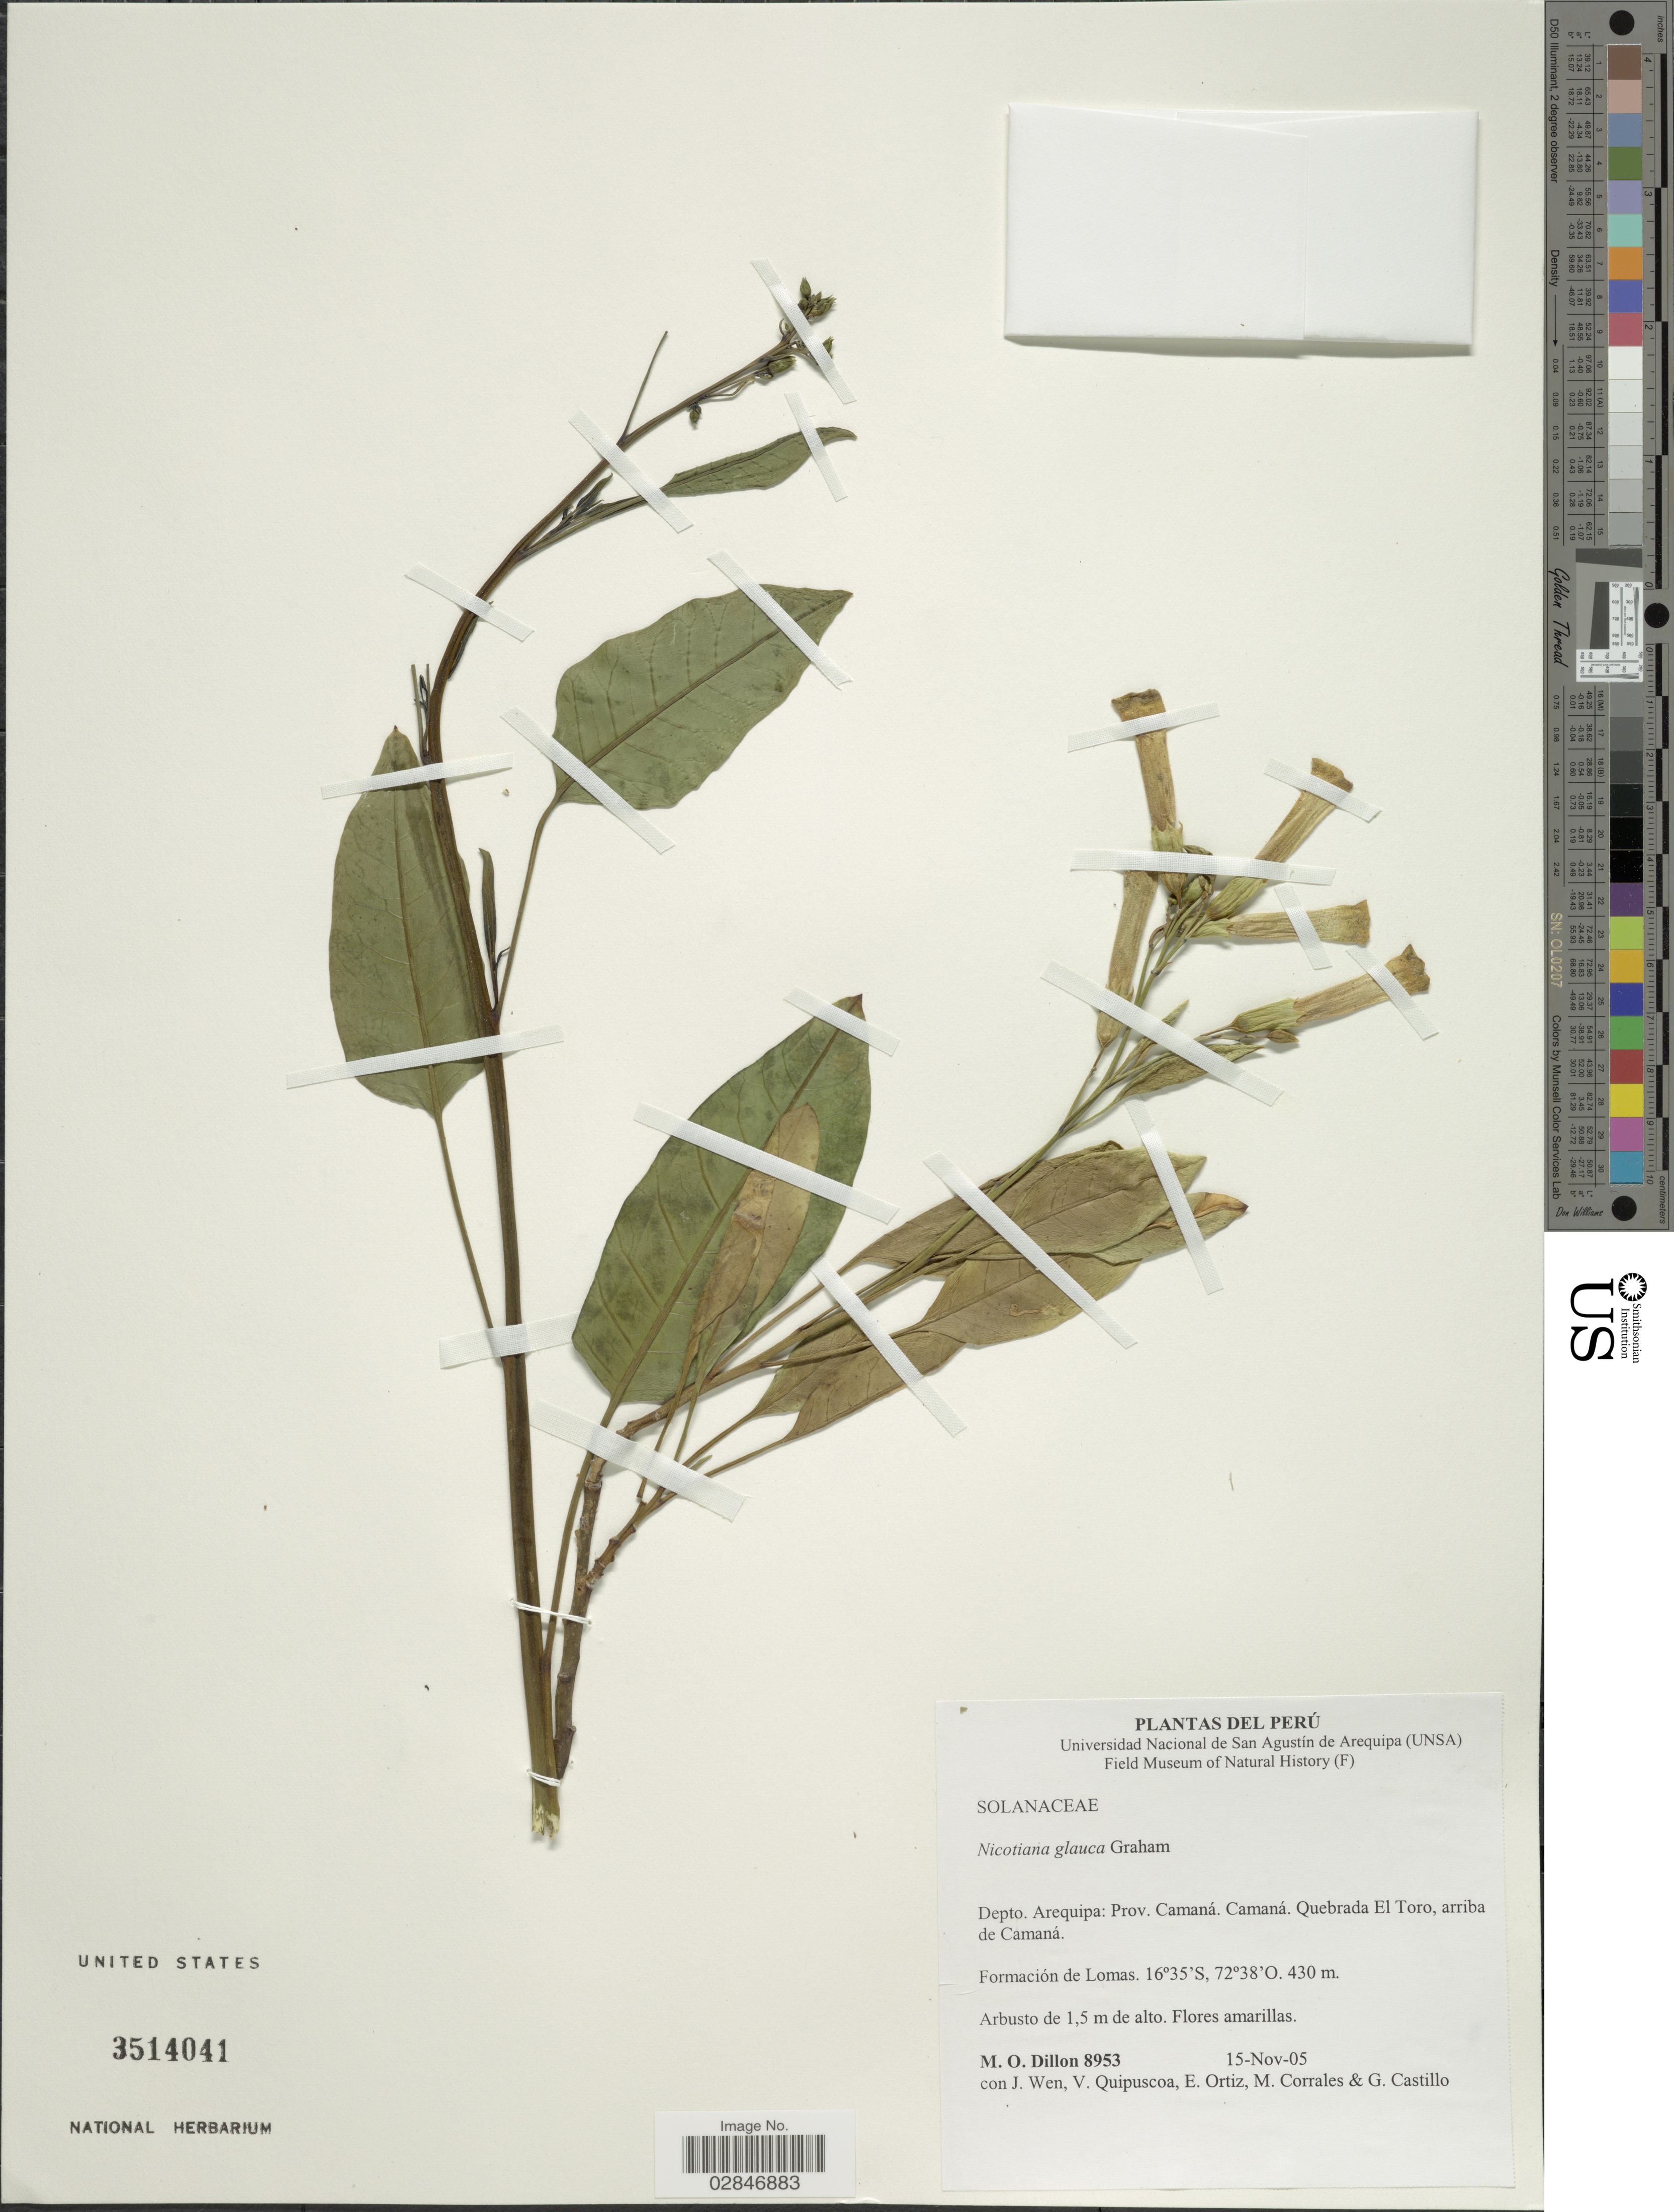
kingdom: Plantae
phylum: Tracheophyta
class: Magnoliopsida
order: Solanales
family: Solanaceae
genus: Nicotiana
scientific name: Nicotiana glauca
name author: Graham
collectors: M. O. Dillon, J. Wen, V. Quipuscoa, E. Ortiz & et al.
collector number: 8953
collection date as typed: Transcribed d/m/y: 15/11/5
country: Peru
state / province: Arequipa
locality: Depto. Arequipa: Prov. Camaná. Camaná. Quebrada El Toro, arriba de Camaná. Formación de Lomas.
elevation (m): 430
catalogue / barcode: US 3514041